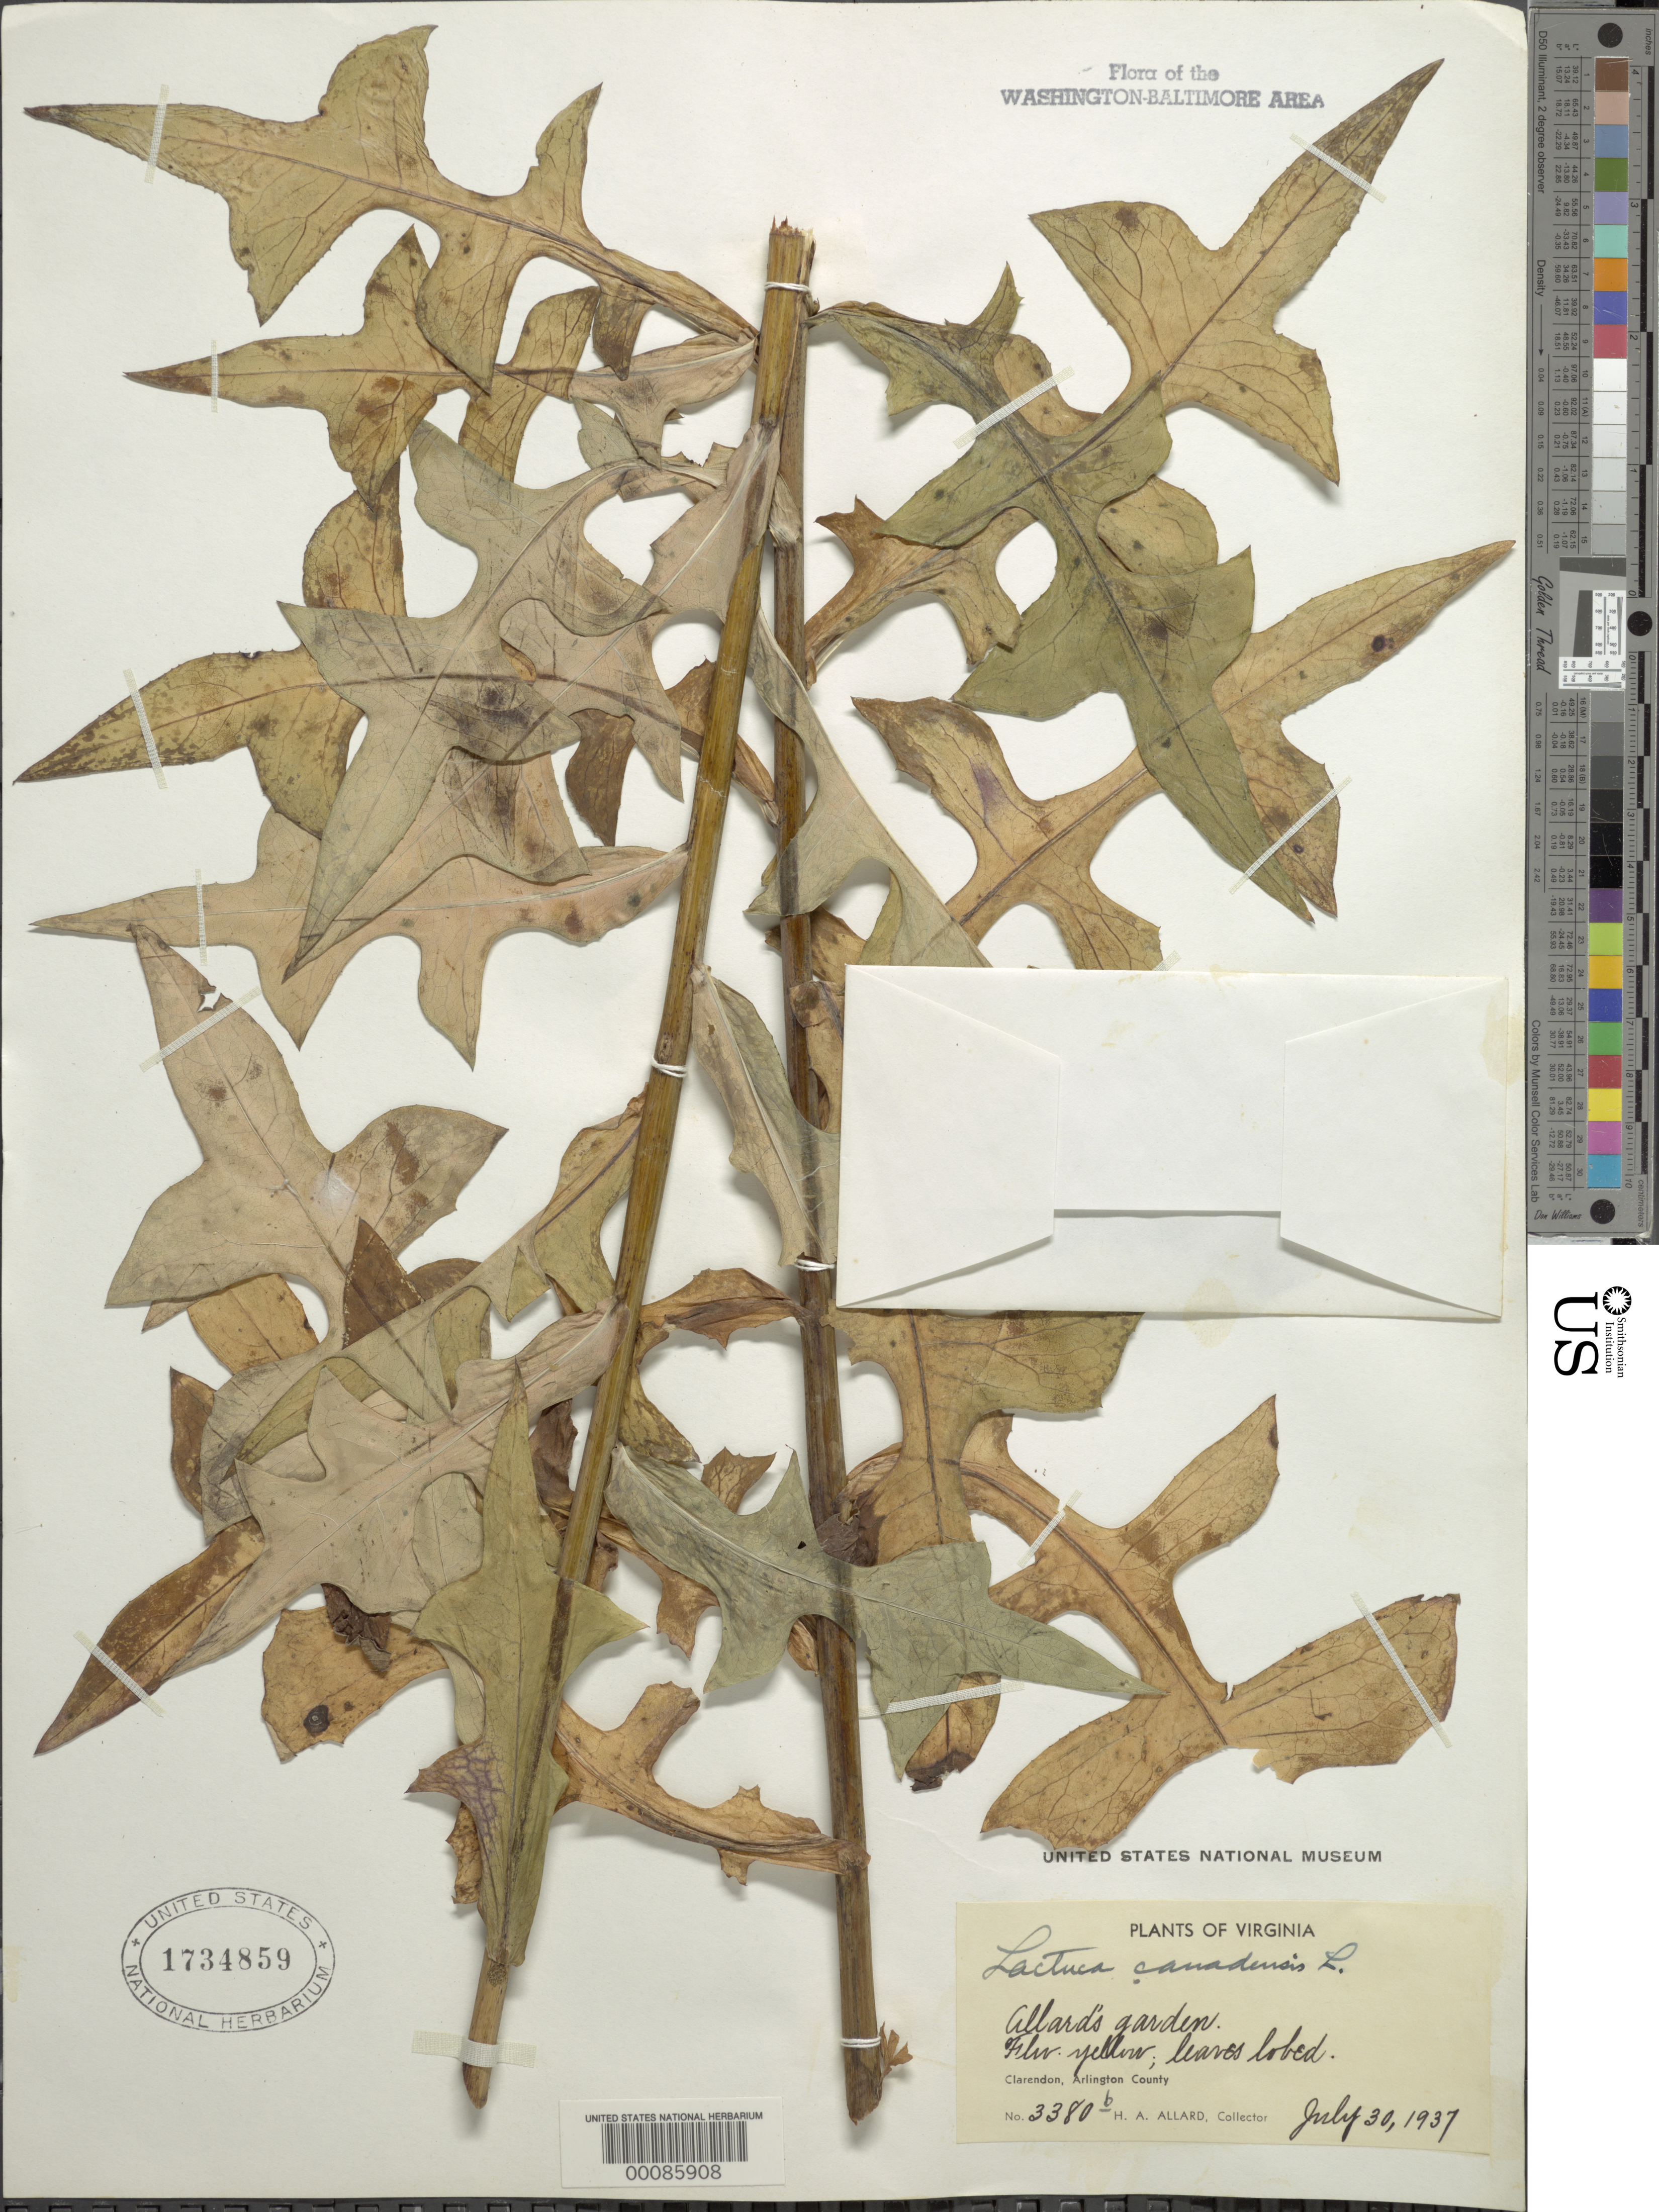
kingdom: Plantae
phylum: Tracheophyta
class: Magnoliopsida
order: Asterales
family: Asteraceae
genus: Lactuca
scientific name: Lactuca canadensis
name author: L.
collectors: H. A. Allard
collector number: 3380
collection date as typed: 30 Jul 1937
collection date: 1937-07-30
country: United States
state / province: Virginia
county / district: Arlington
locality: Allard's garden Clarendon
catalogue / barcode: US 1734859